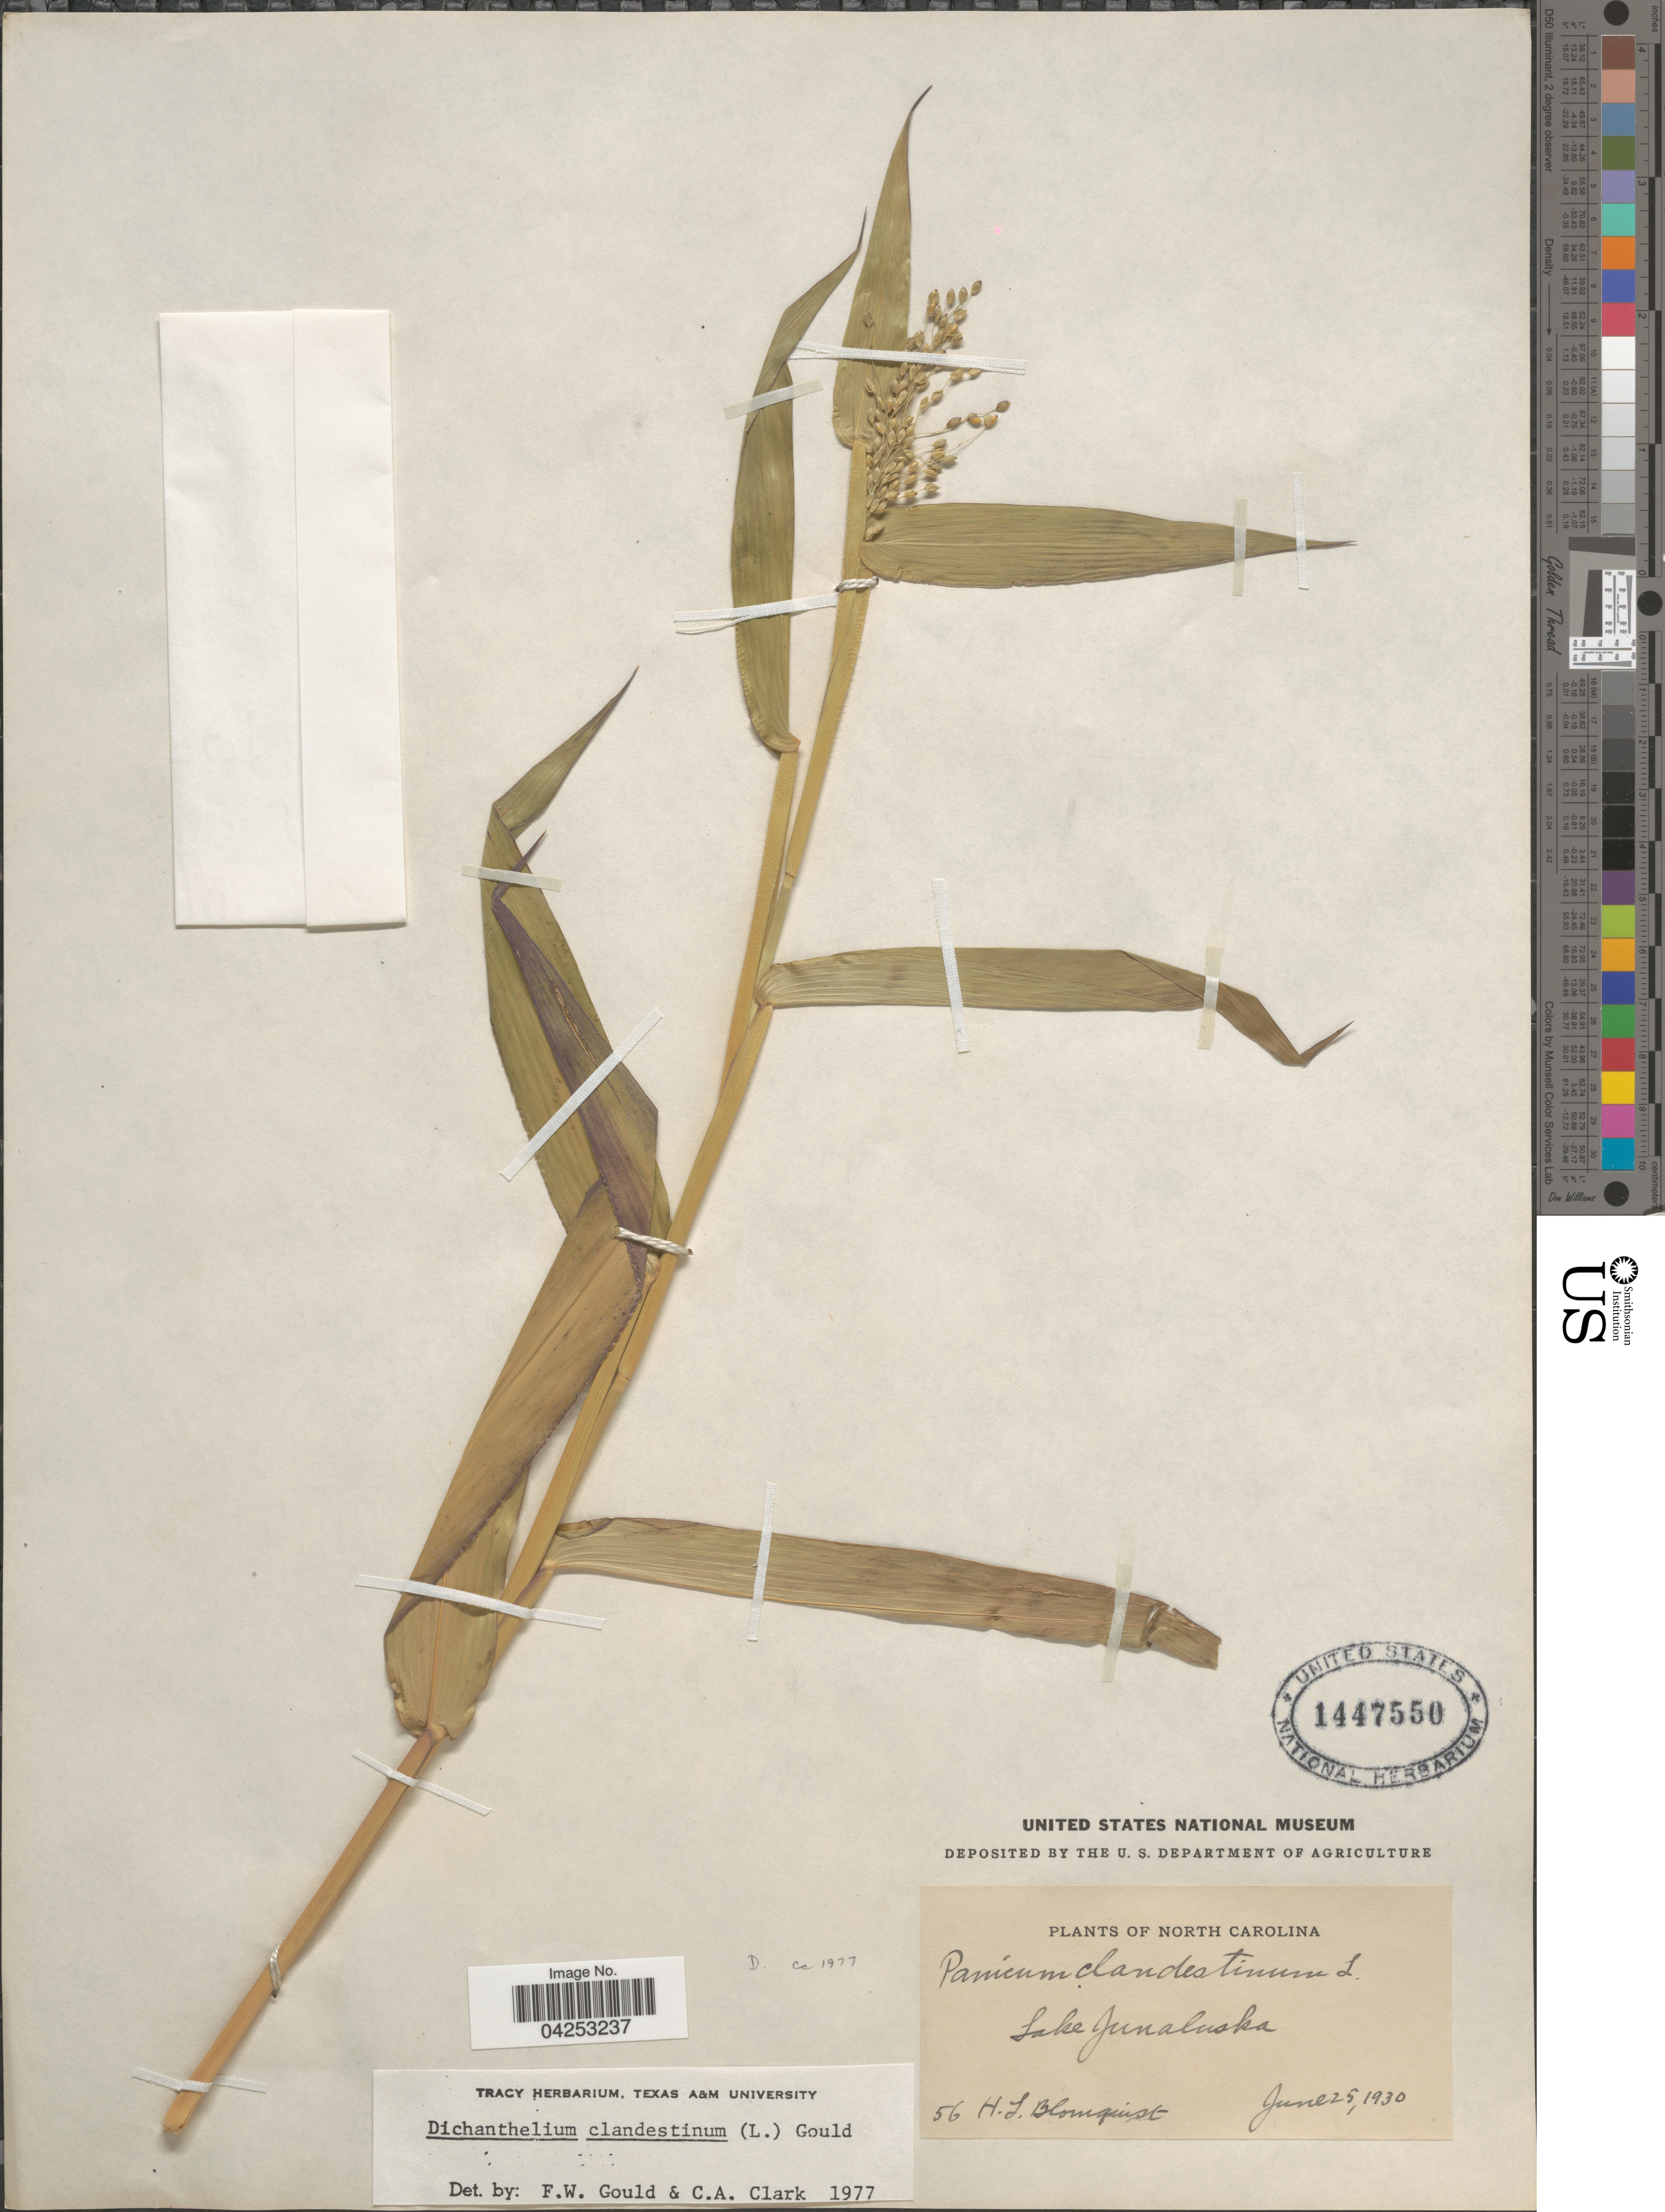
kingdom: Plantae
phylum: Tracheophyta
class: Liliopsida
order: Poales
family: Poaceae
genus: Dichanthelium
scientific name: Dichanthelium clandestinum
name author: (L.) Gould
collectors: H. Blomquist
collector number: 56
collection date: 1930-06-25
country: United States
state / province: North Carolina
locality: Lake Junaluska.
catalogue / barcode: US 1447550